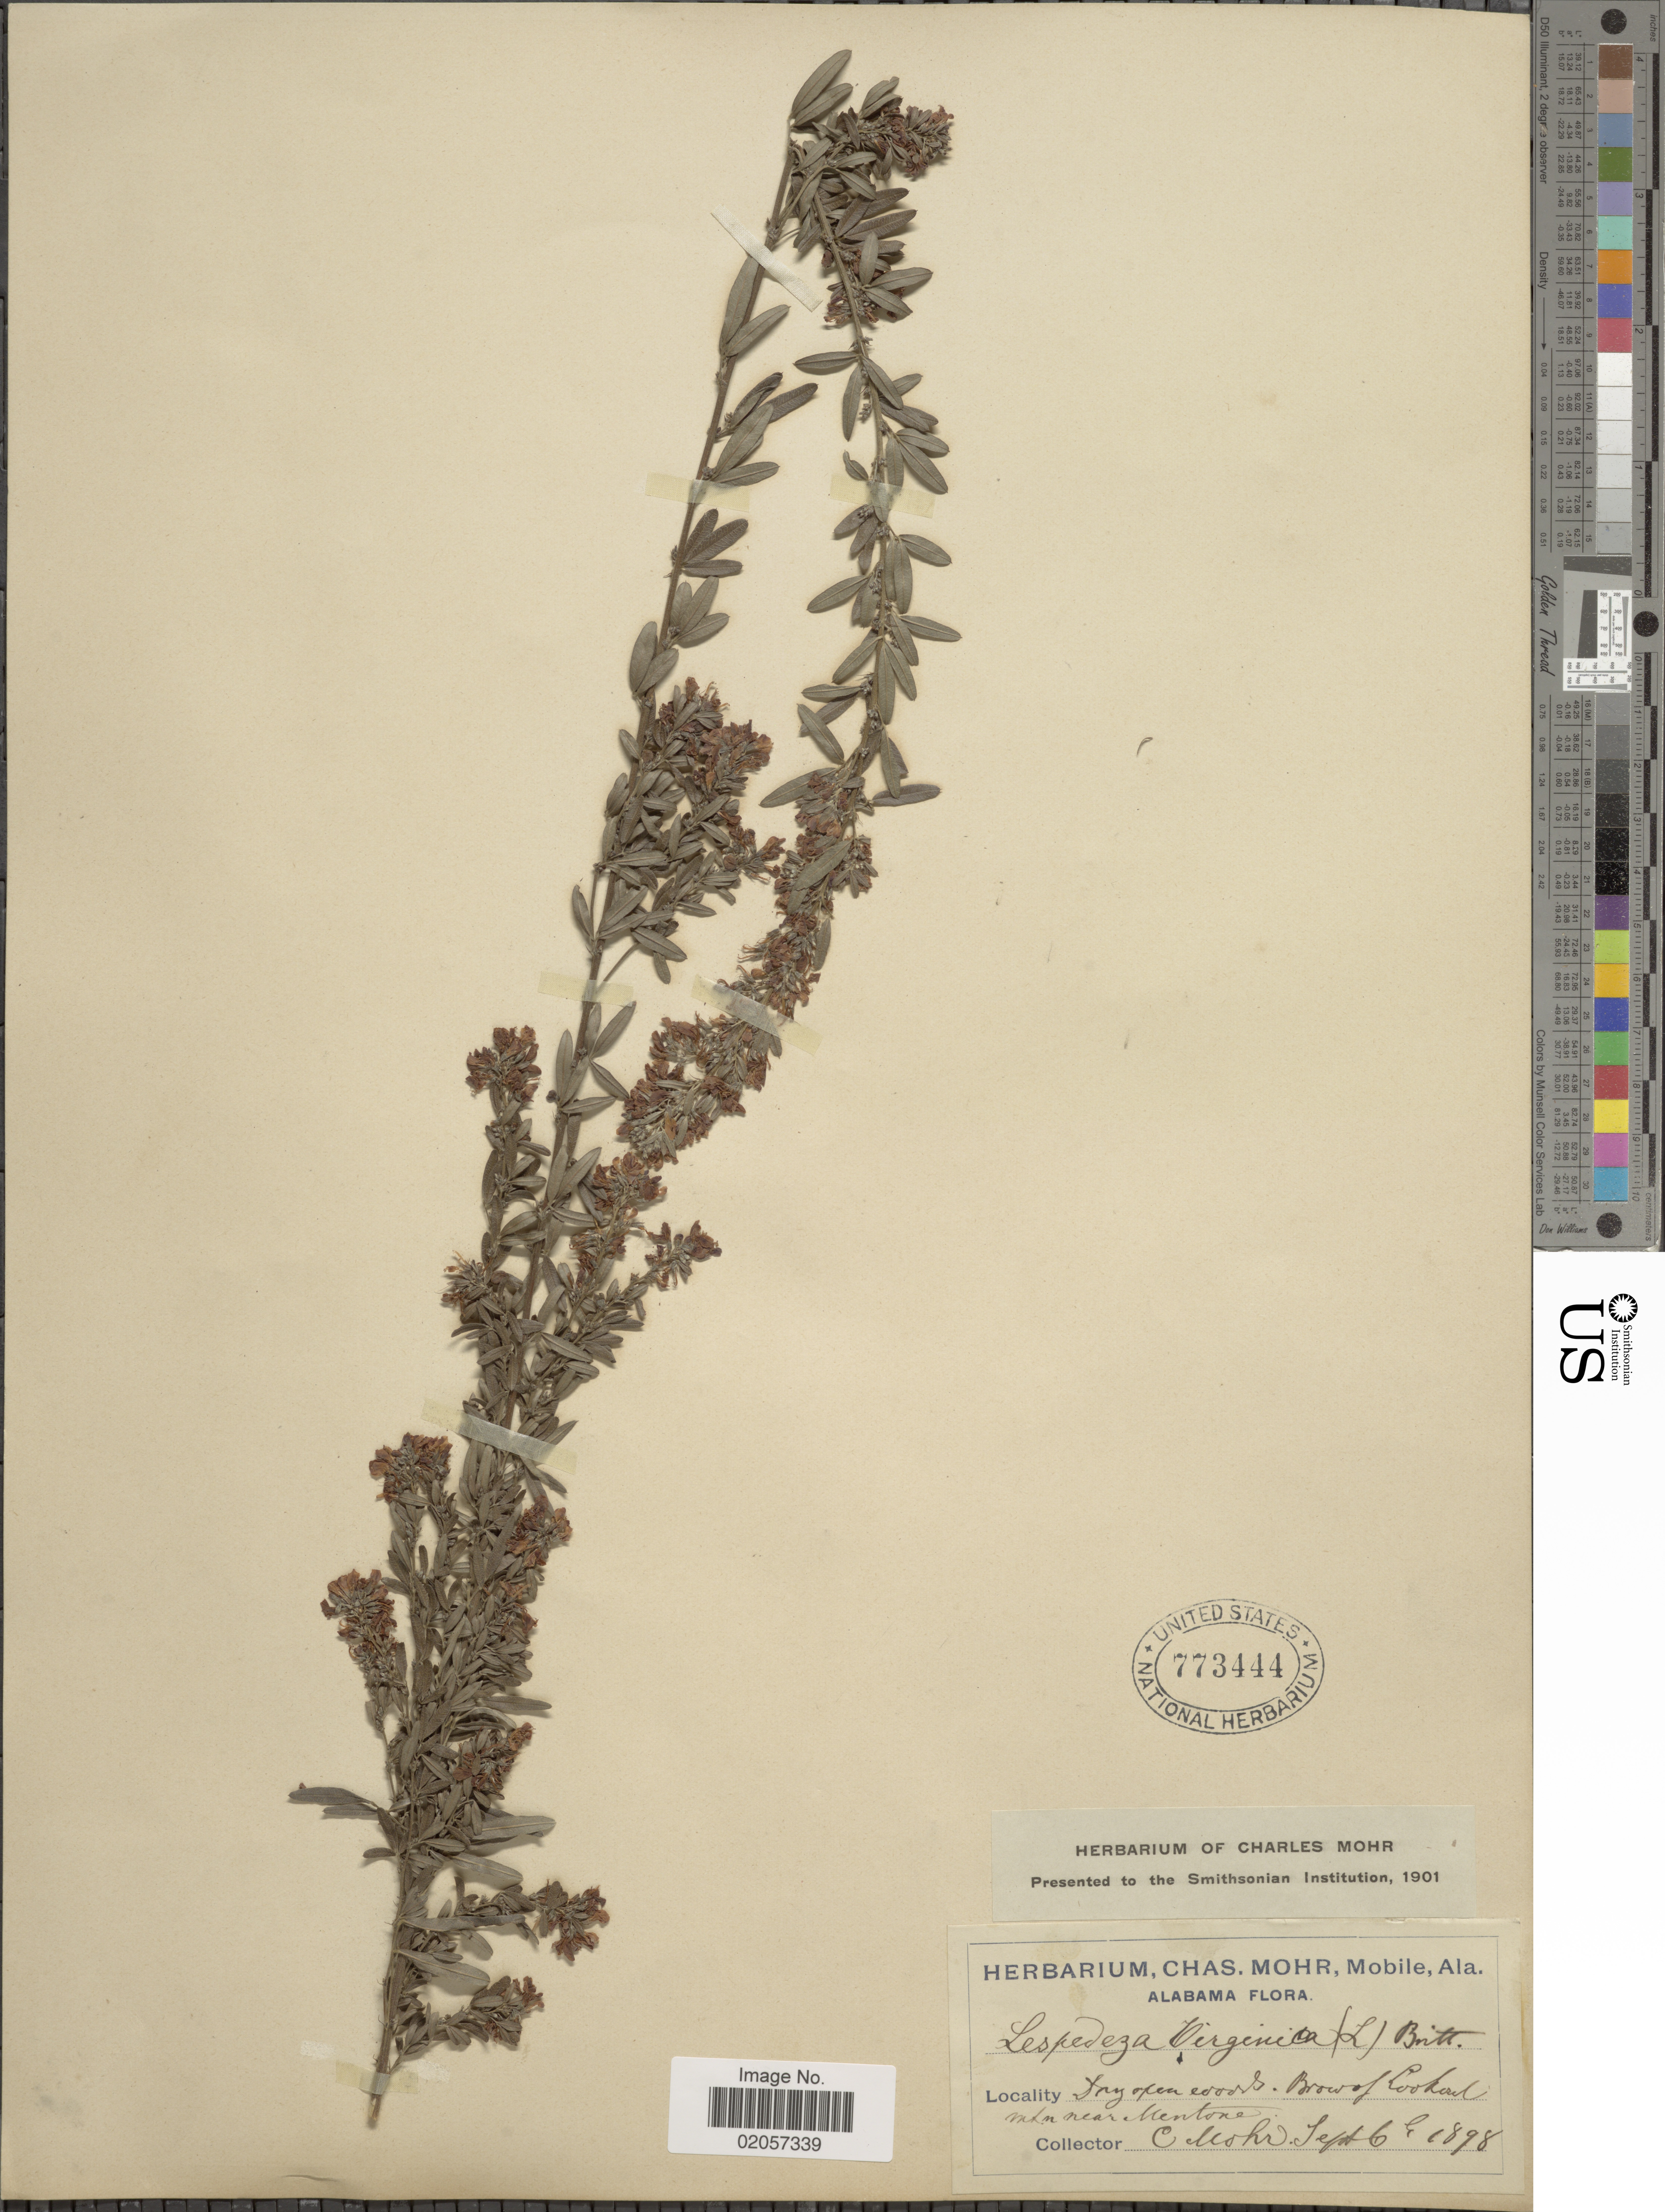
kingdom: Plantae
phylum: Tracheophyta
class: Magnoliopsida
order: Fabales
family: Fabaceae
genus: Lespedeza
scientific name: Lespedeza virginica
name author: (L.) Britton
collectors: C. T. Mohr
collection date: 1898-09-06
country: United States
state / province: Alabama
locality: Dry open woods, Brow of Lookout mtn near Mentone.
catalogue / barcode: US 773444